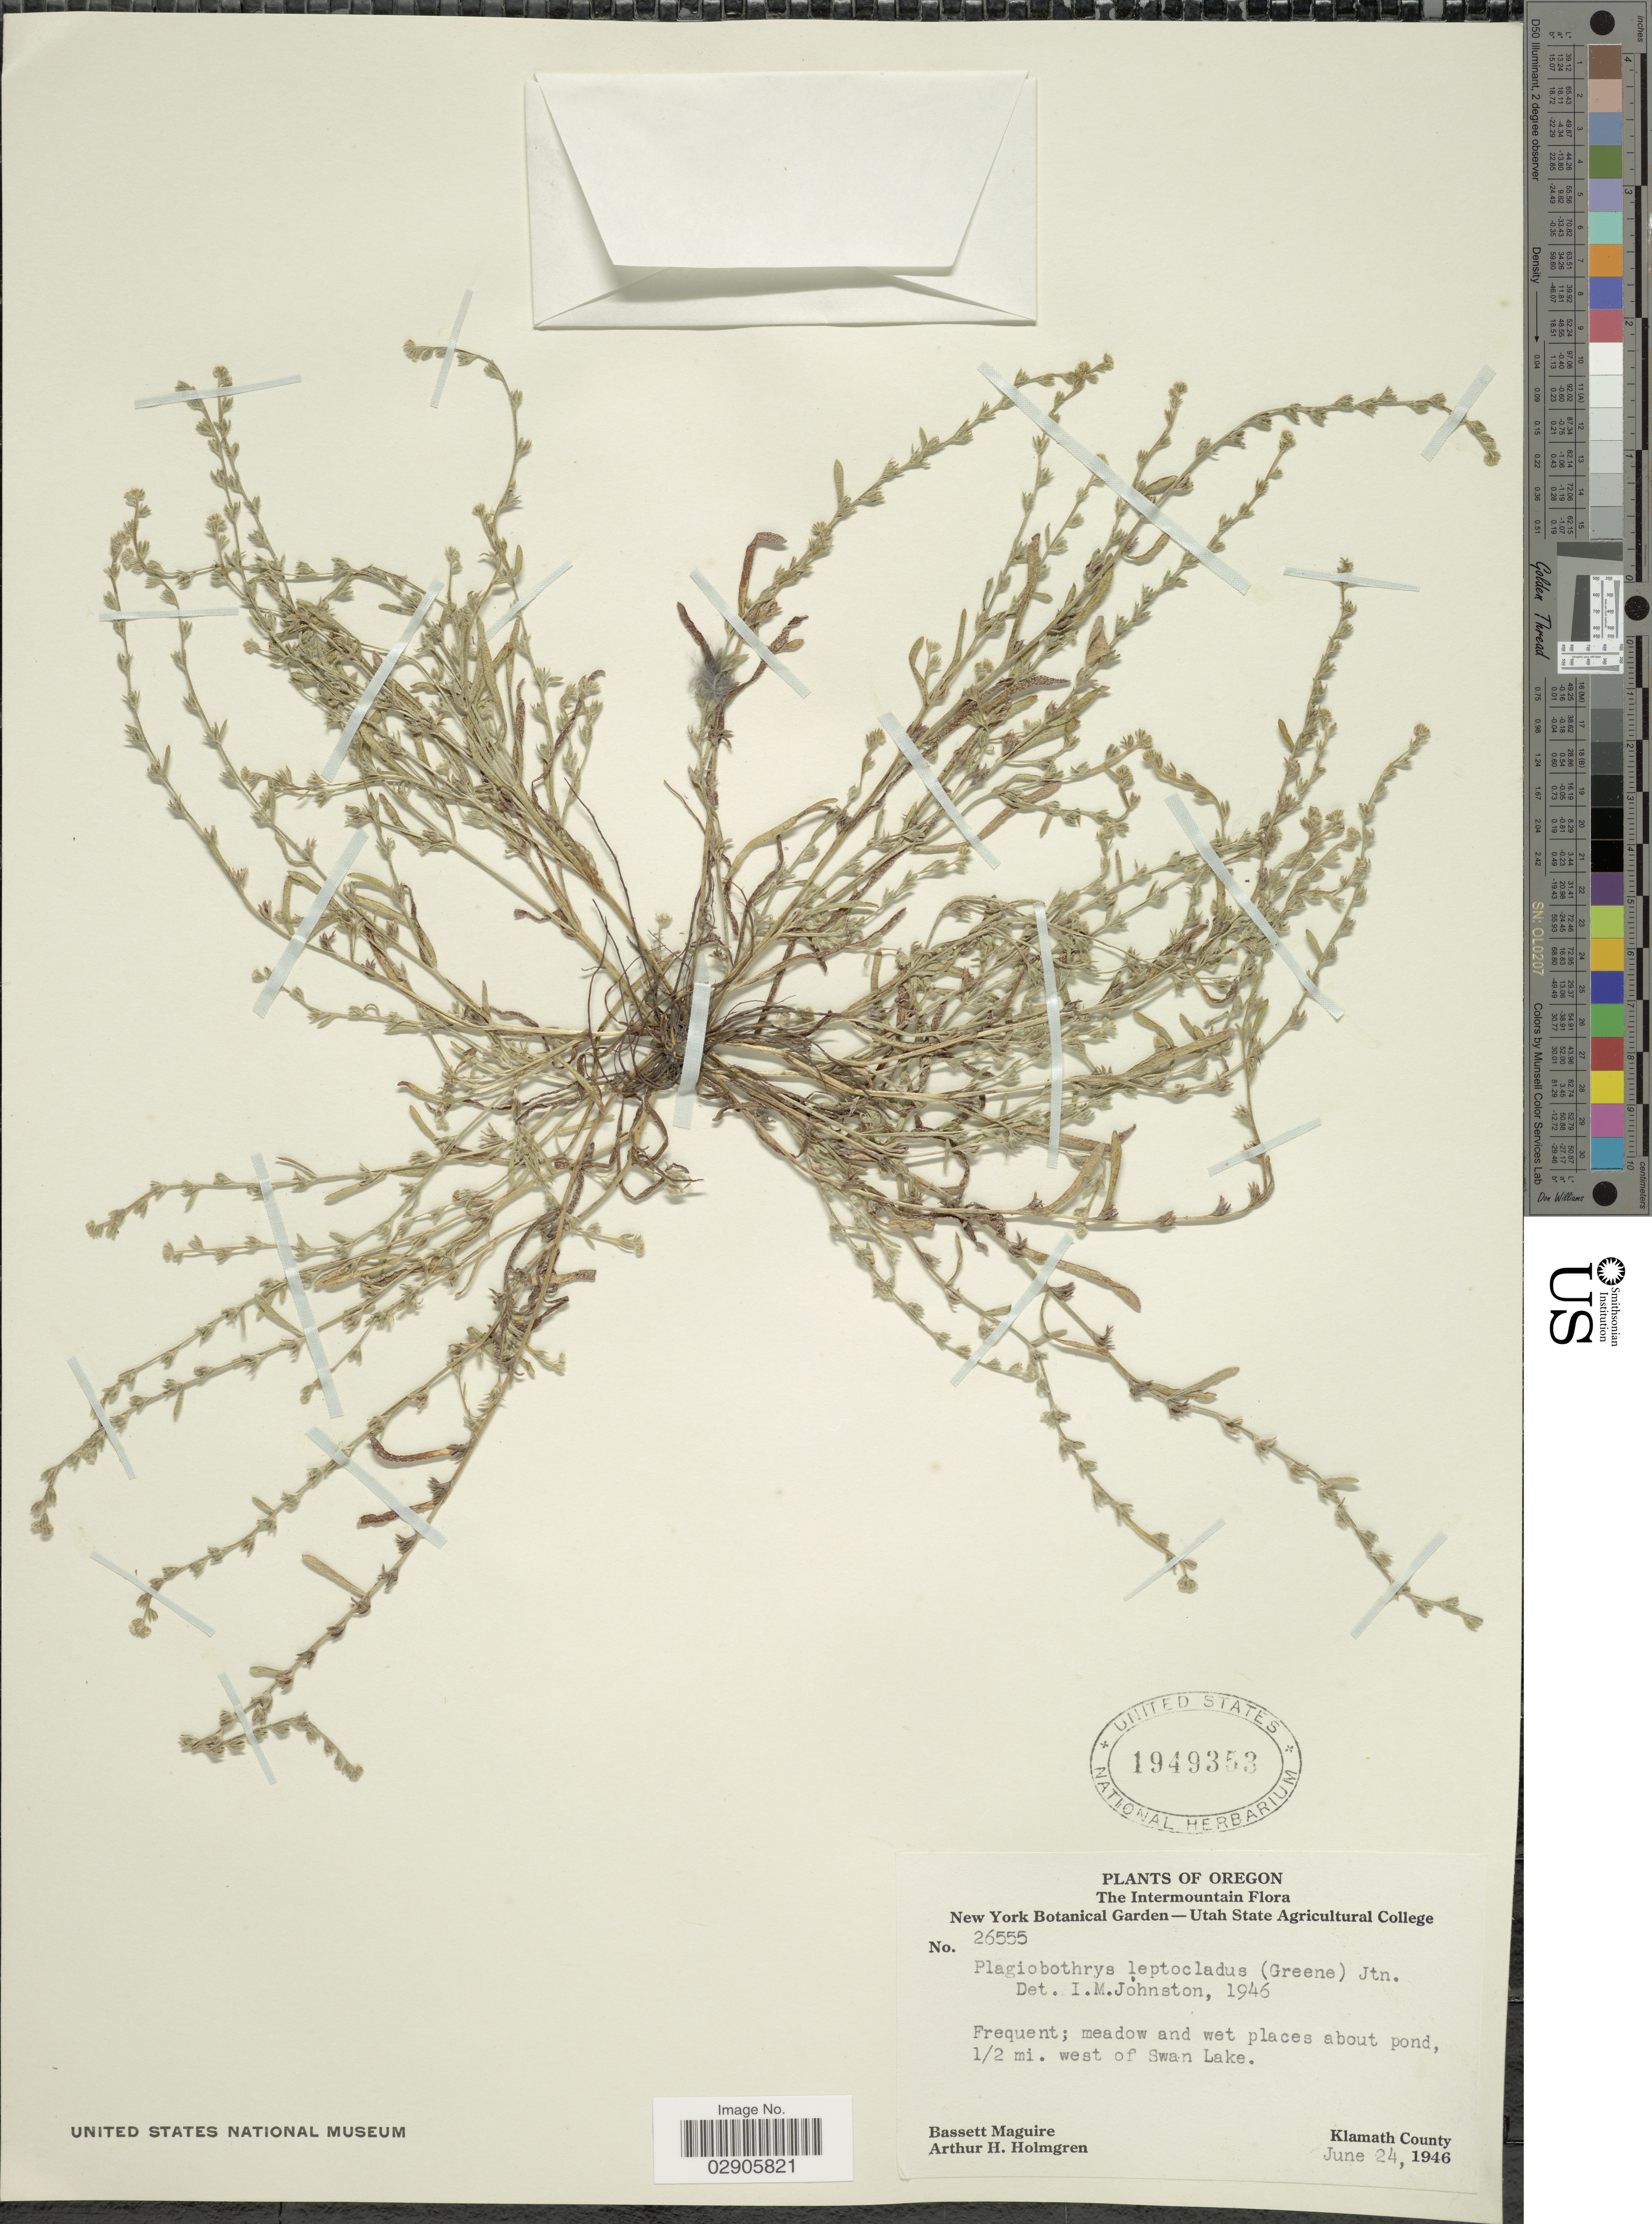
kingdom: Plantae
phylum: Tracheophyta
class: Magnoliopsida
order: Boraginales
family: Boraginaceae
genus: Plagiobothrys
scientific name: Plagiobothrys leptocladus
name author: (Greene) I.M. Johnst.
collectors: B. Maguire & A. H. Holmgren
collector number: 26555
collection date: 1946-06-24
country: United States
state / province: Oregon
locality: The Intermountain. Meadow and wet places about pond, 1/2 mi. west of Swan Lake. Klamath County.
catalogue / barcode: US 1949353